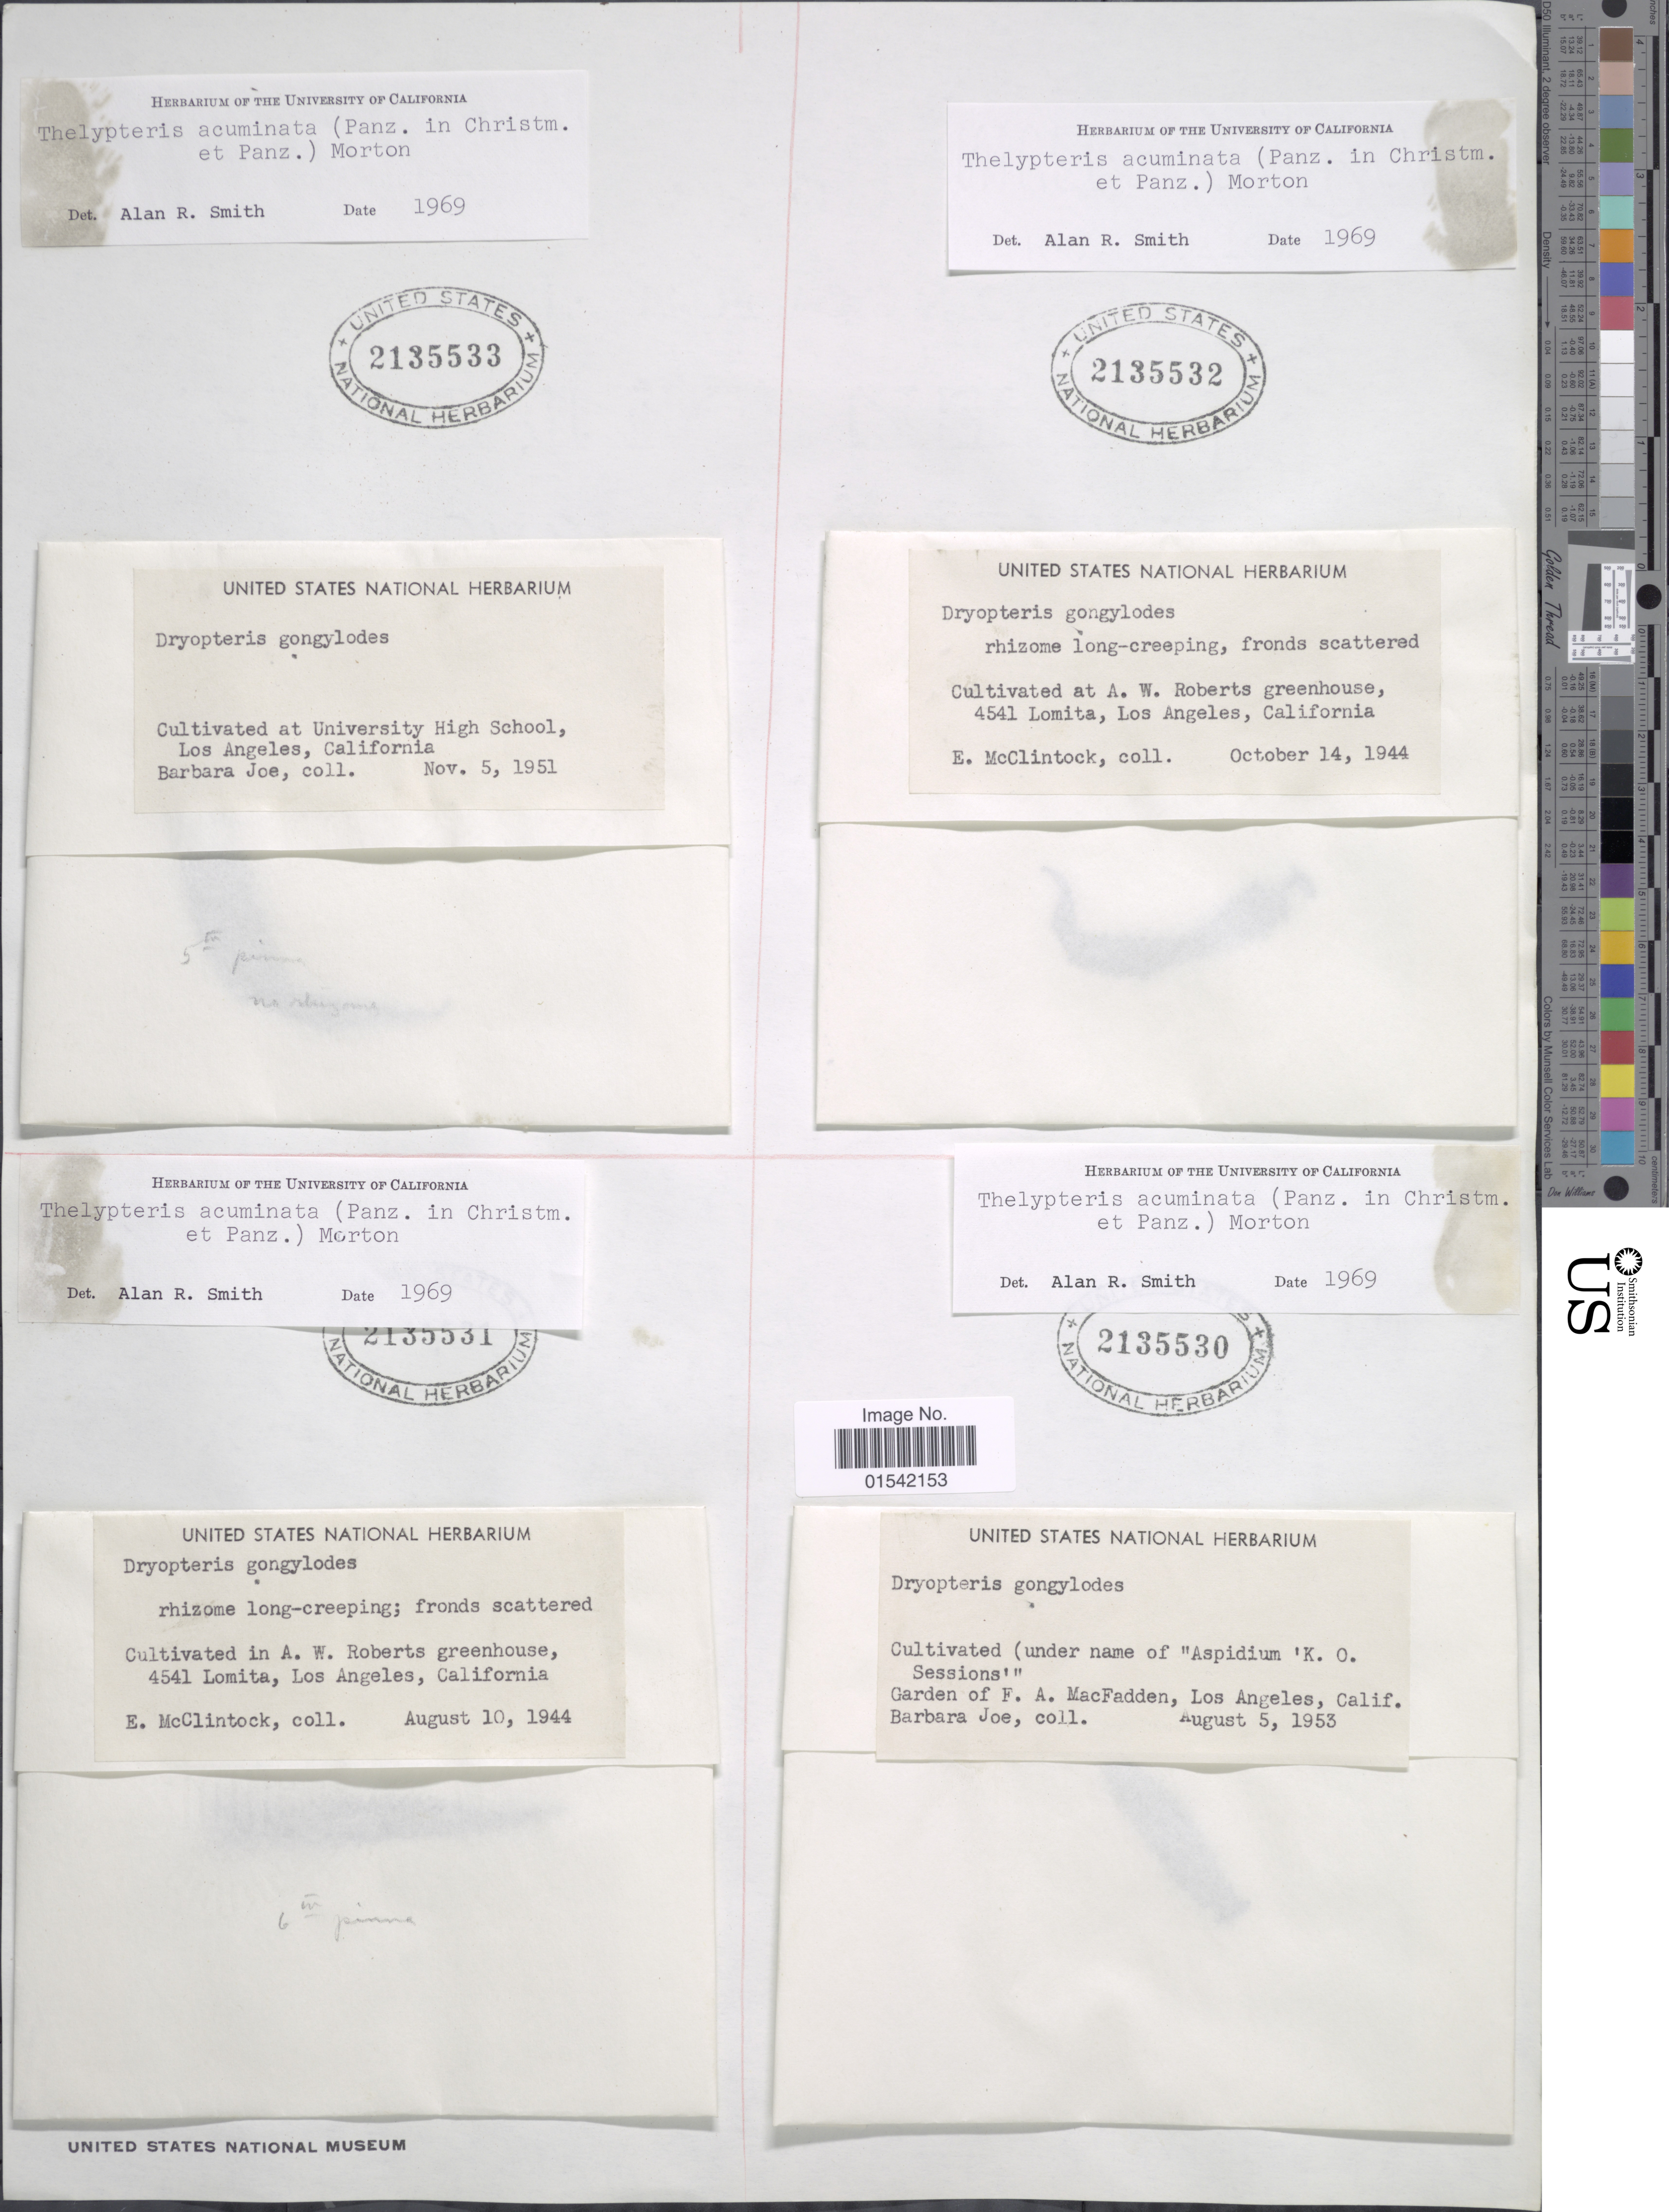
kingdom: Plantae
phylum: Tracheophyta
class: Polypodiopsida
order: Polypodiales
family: Thelypteridaceae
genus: Cyclosorus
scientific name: Cyclosorus acuminatus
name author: (Houtt.) Nakai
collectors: B. Joe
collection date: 1953-08-05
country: United States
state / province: California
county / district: Los Angeles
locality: Garden of F. A. MacFadden, Los Angeles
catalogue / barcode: US 2135530-3